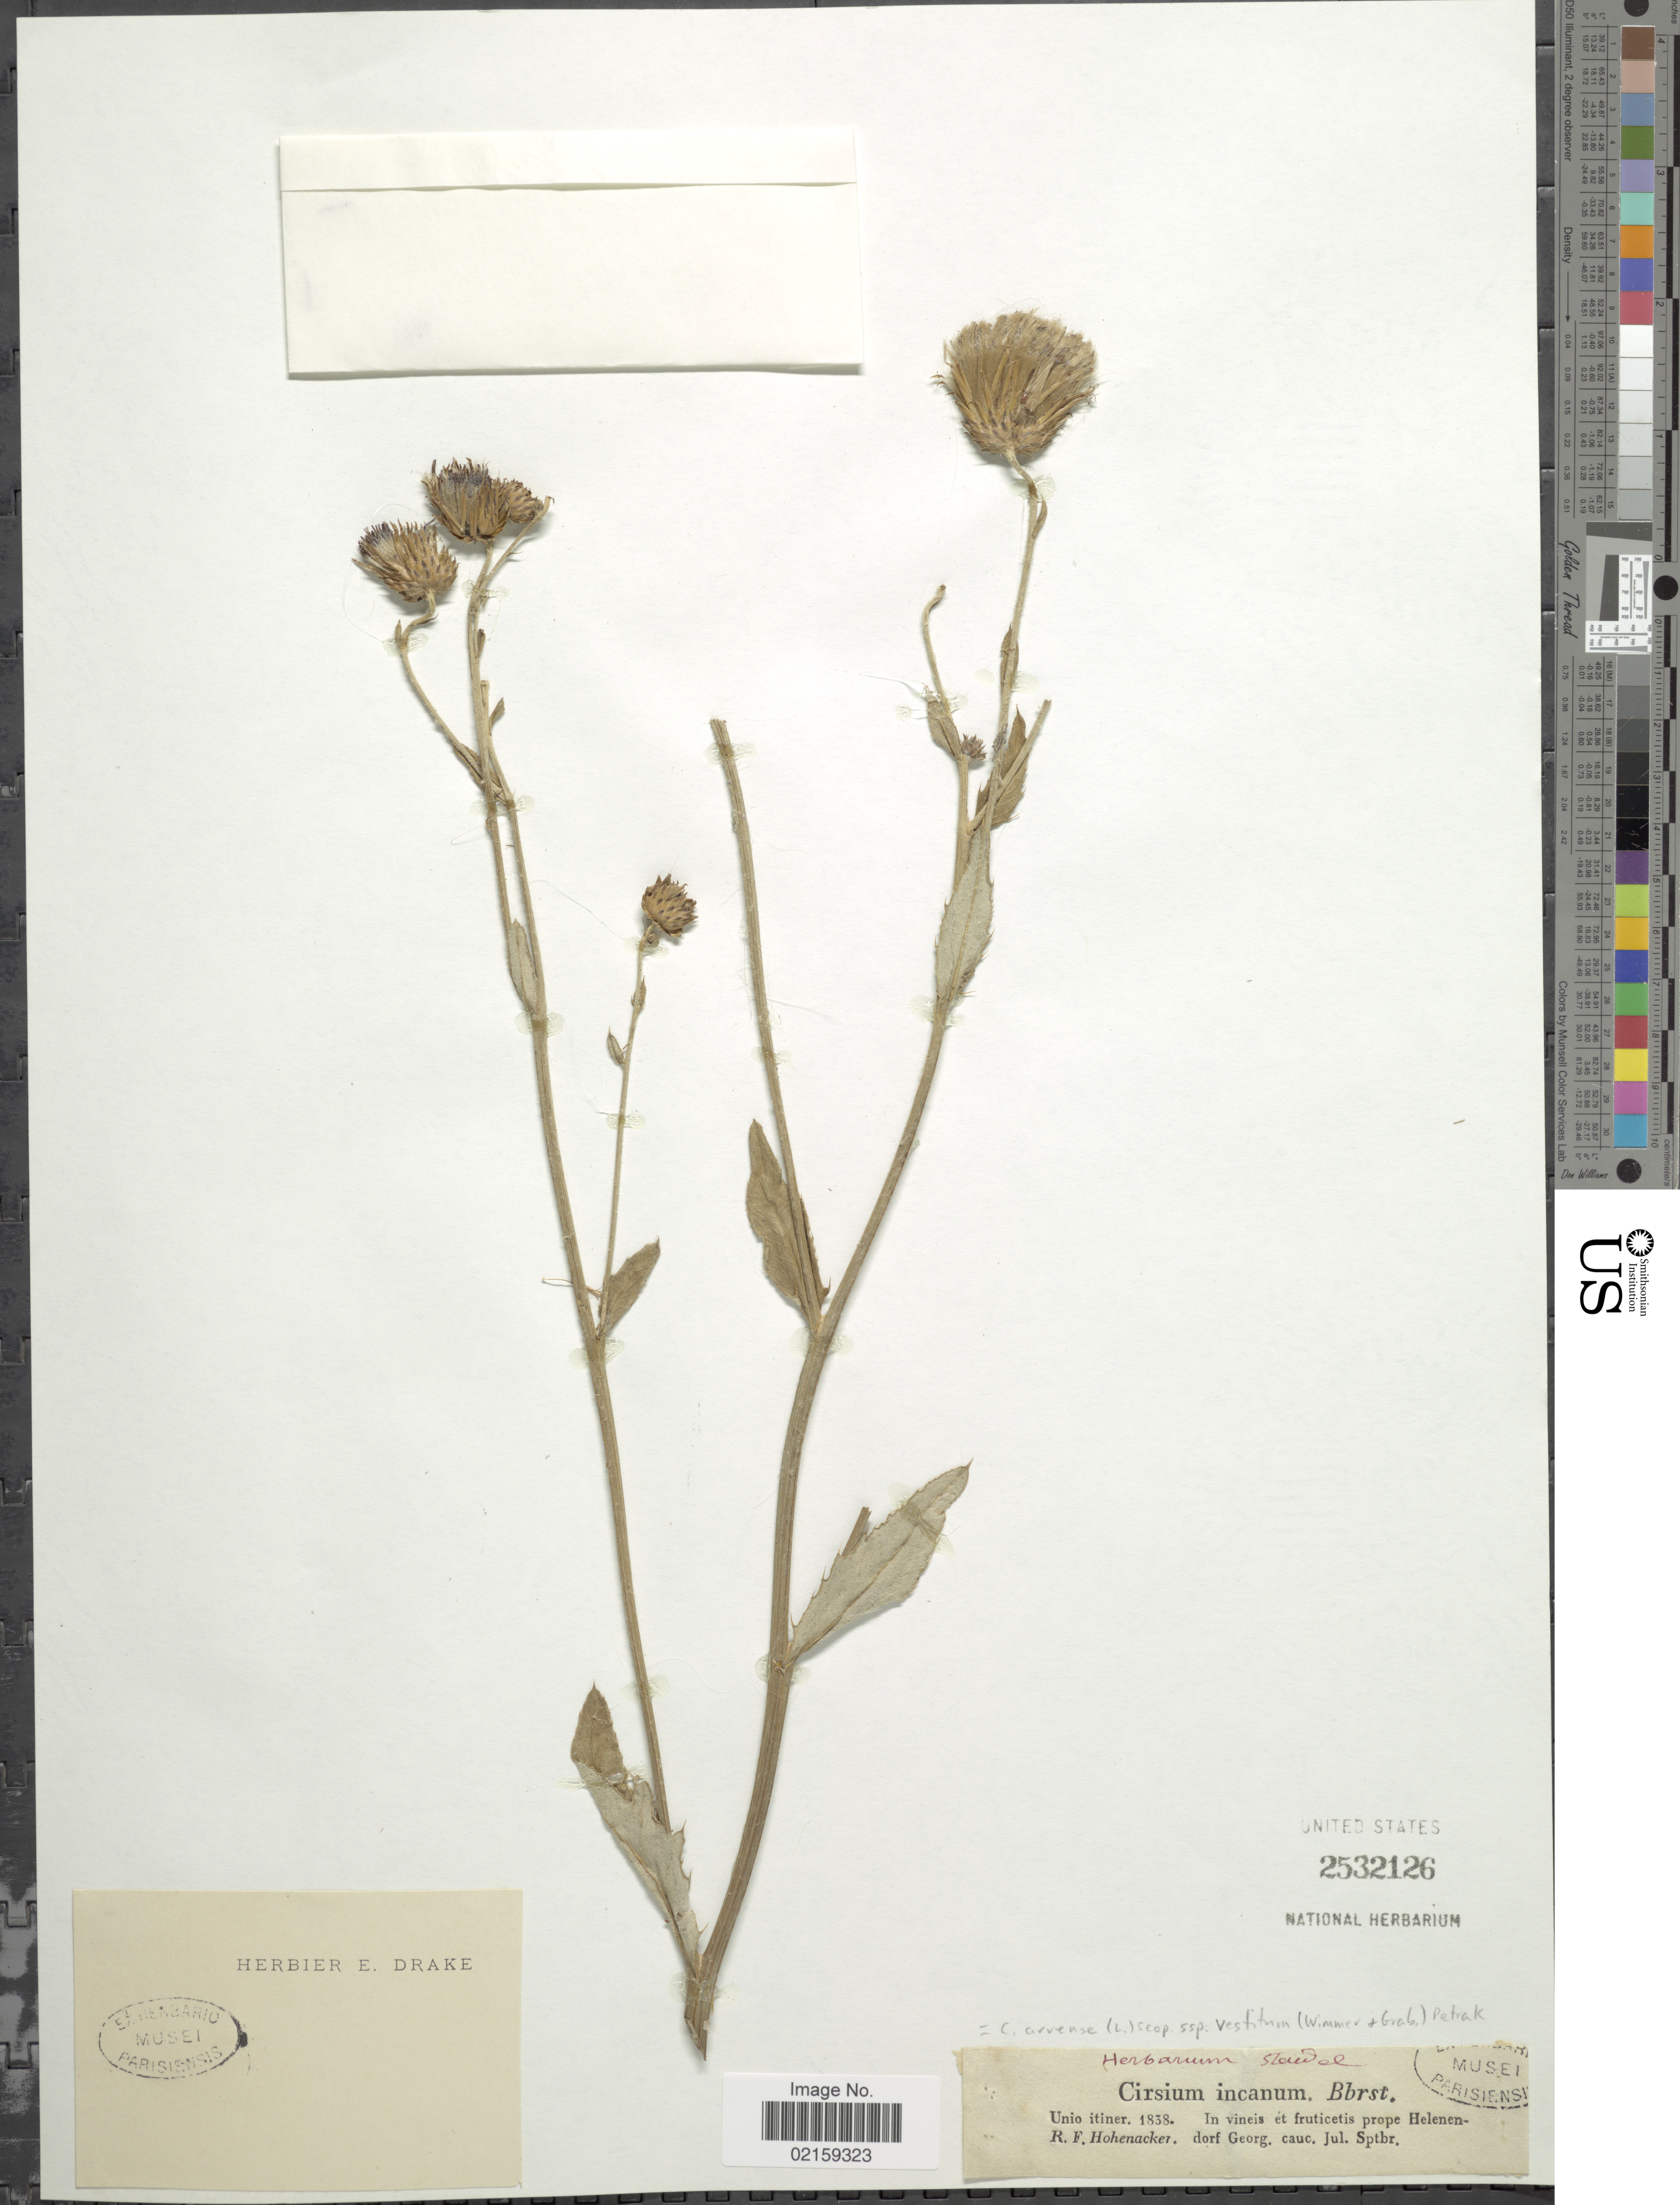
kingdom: Plantae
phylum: Tracheophyta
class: Magnoliopsida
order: Asterales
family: Asteraceae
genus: Cirsium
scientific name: Cirsium arvense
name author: (L.) Scop.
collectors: R. F. Hohenacker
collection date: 1838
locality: In vineis et fruticetis prope Helenen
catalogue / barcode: US 2532126